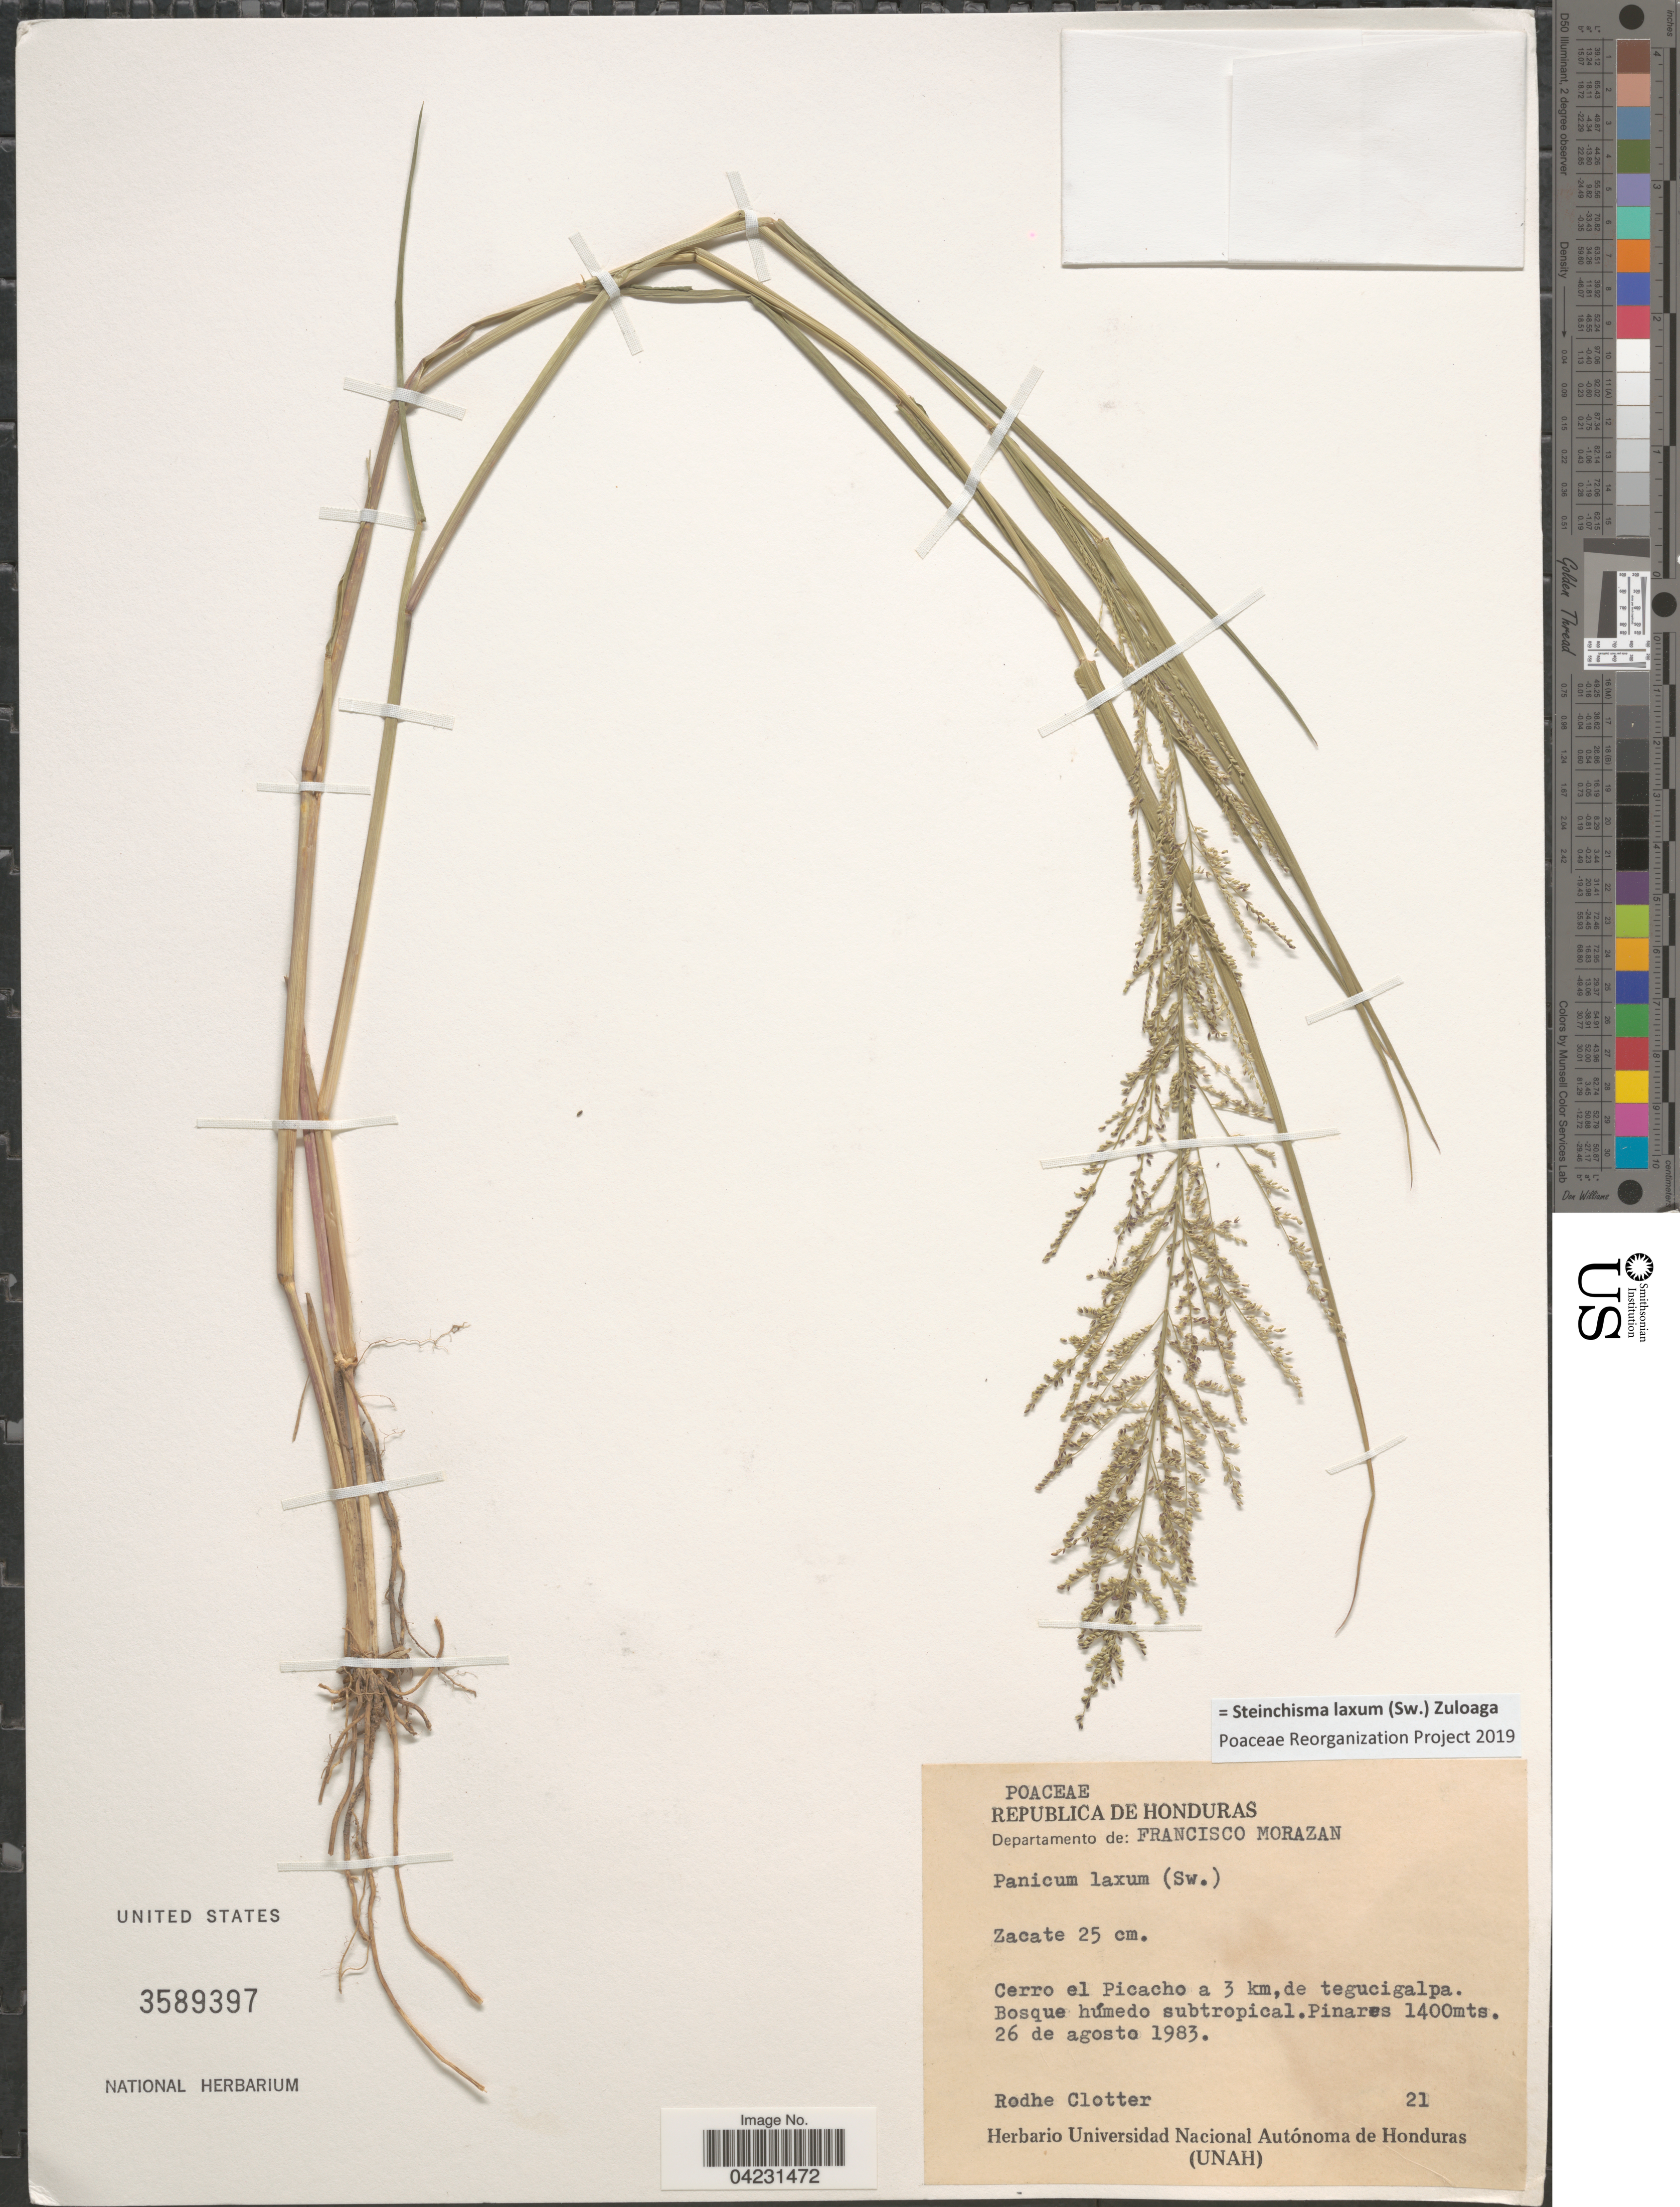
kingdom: Plantae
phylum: Tracheophyta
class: Liliopsida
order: Poales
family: Poaceae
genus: Steinchisma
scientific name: Steinchisma laxum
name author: (Sw.) Zuloaga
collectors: R. Clotter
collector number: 21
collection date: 1983-08-26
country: Honduras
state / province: Fco. Morazán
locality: Departamento de: Francisco Morazan. Cerro el Picacho a 3 km, de tegucigalpa.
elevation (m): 1400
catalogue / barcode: US 3589397